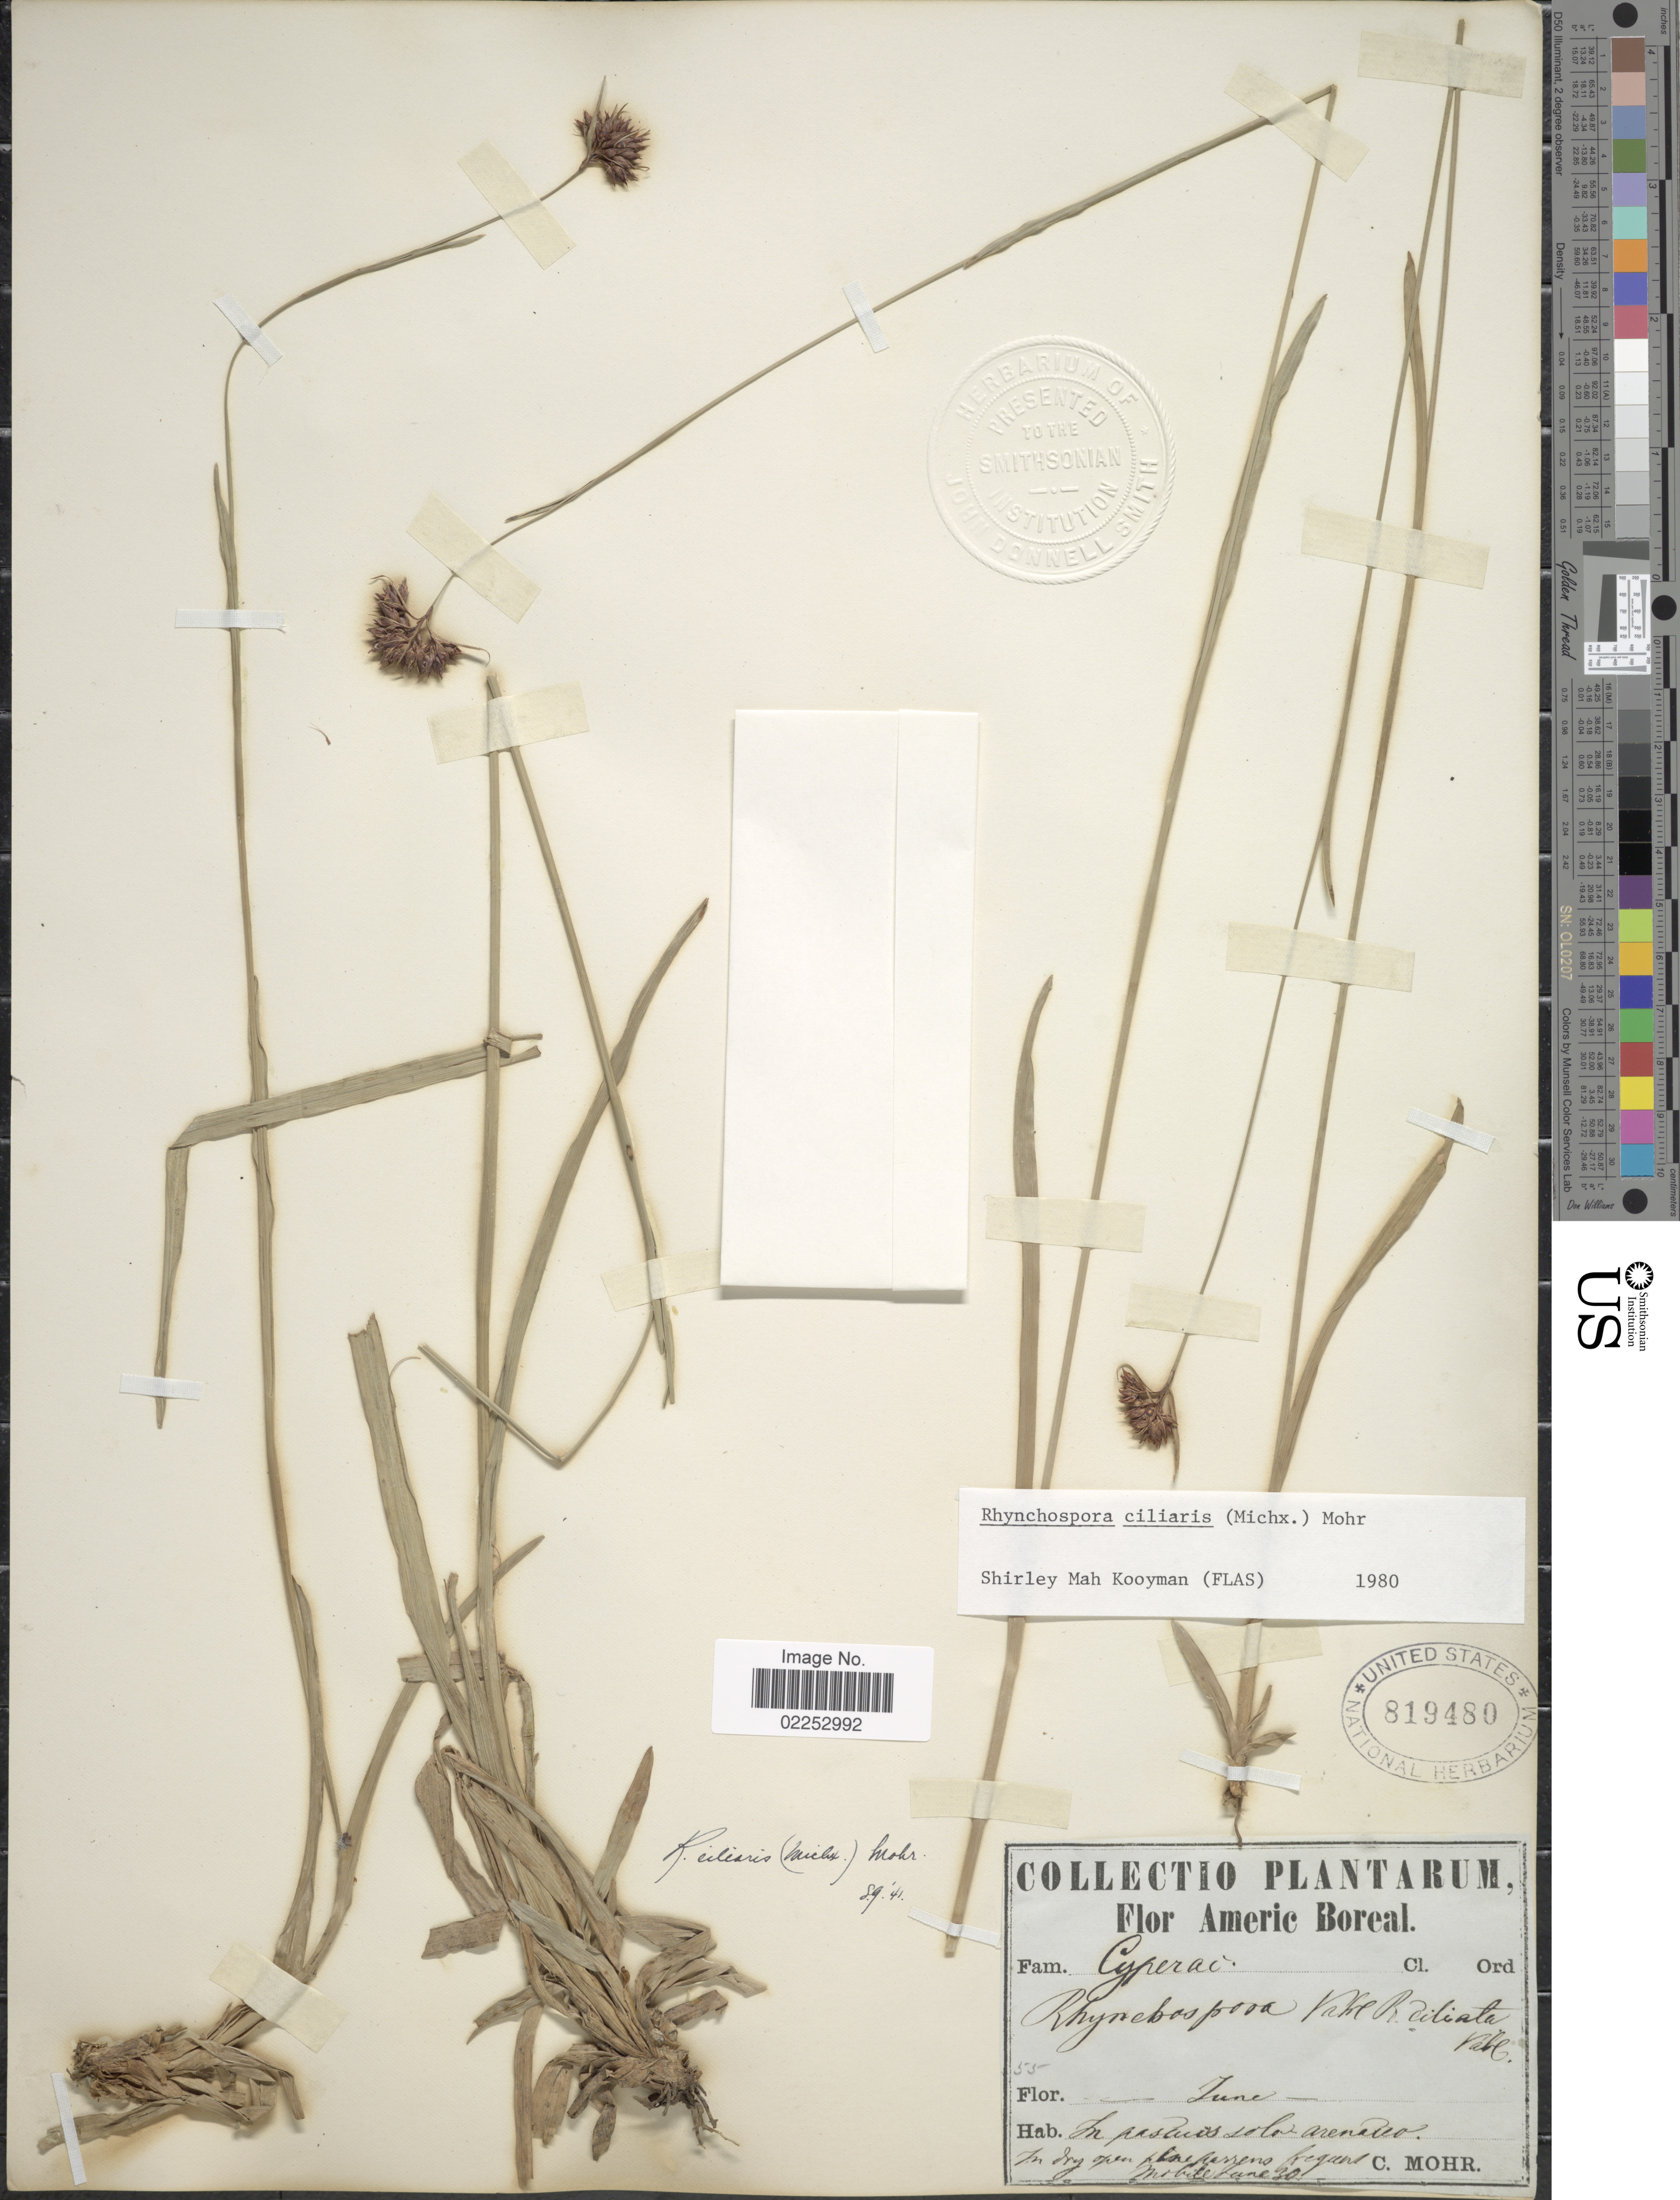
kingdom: Plantae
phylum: Tracheophyta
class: Liliopsida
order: Poales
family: Cyperaceae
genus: Rhynchospora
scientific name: Rhynchospora ciliaris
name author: (Michx.) C. Mohr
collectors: C. T. Mohr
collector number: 55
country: United States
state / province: Alabama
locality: Americ. Boreal. Mobile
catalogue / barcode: US 819480